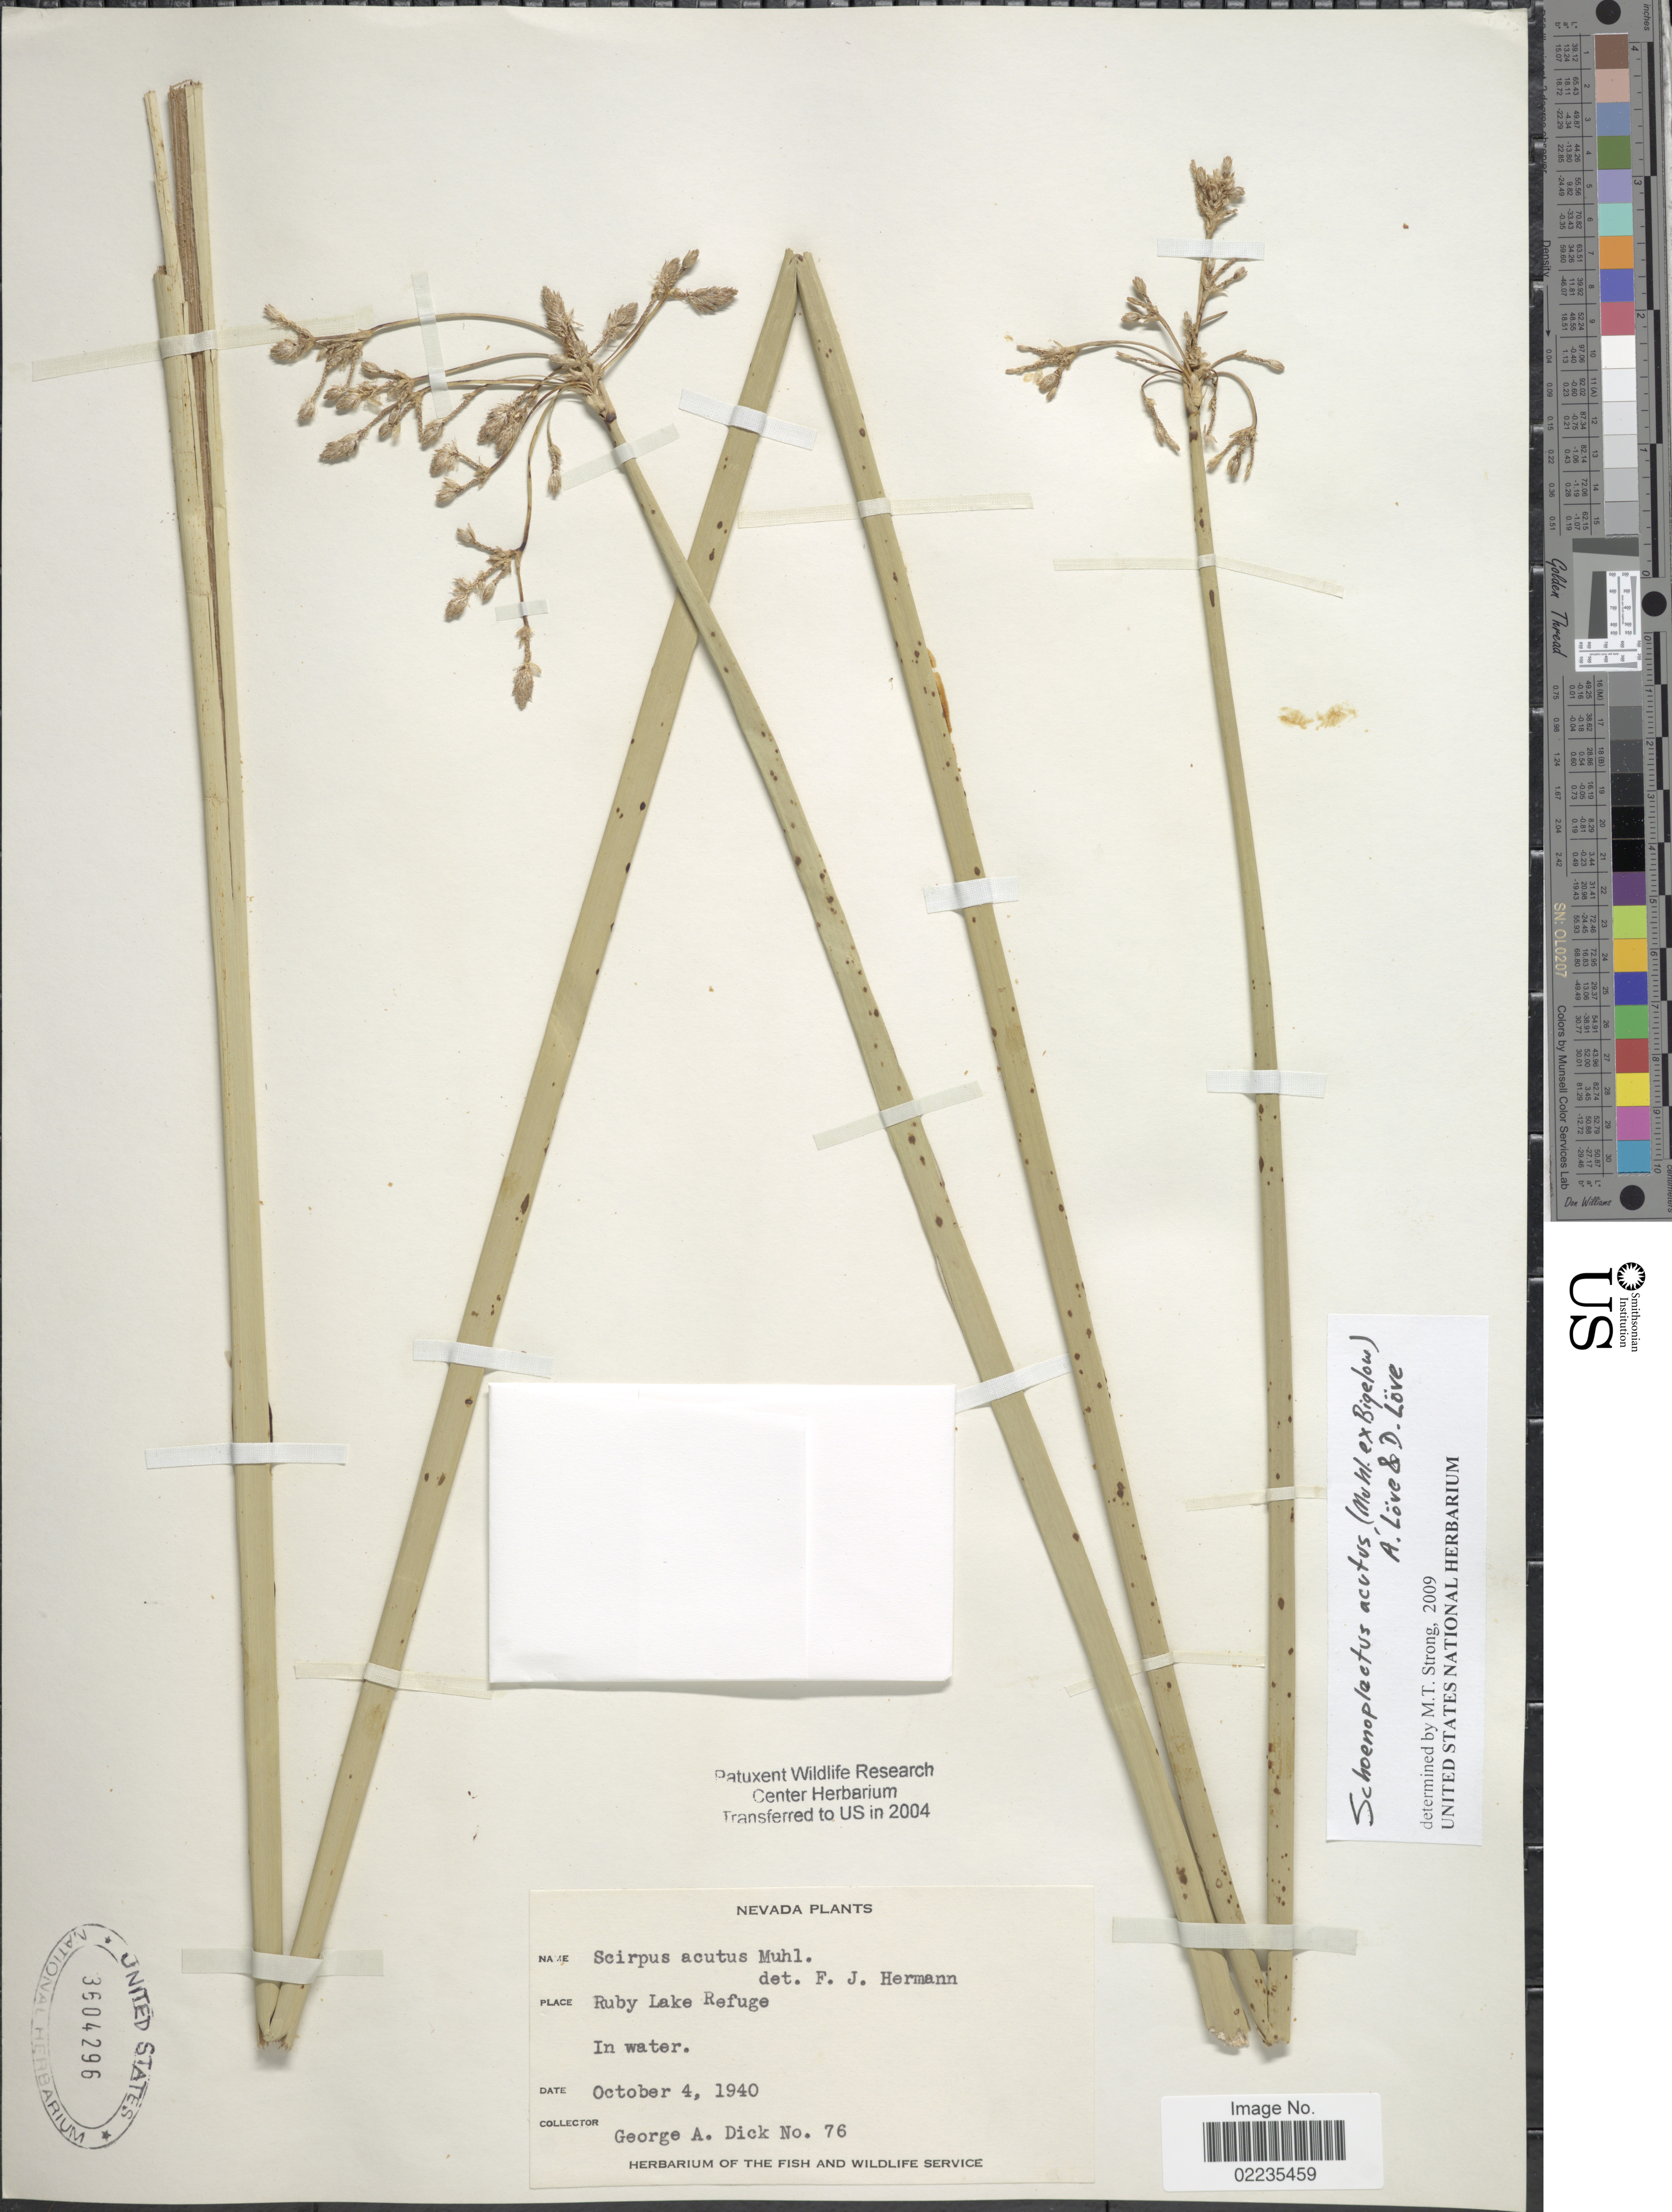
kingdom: Plantae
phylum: Tracheophyta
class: Liliopsida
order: Poales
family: Cyperaceae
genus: Schoenoplectus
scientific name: Schoenoplectus acutus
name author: (Muhl. ex Bigelow) Á. Löve & D. Löve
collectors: G. Dick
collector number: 76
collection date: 1940-10-04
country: United States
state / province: Nevada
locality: Ruby Lake Refuge, In water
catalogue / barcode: US 3604296